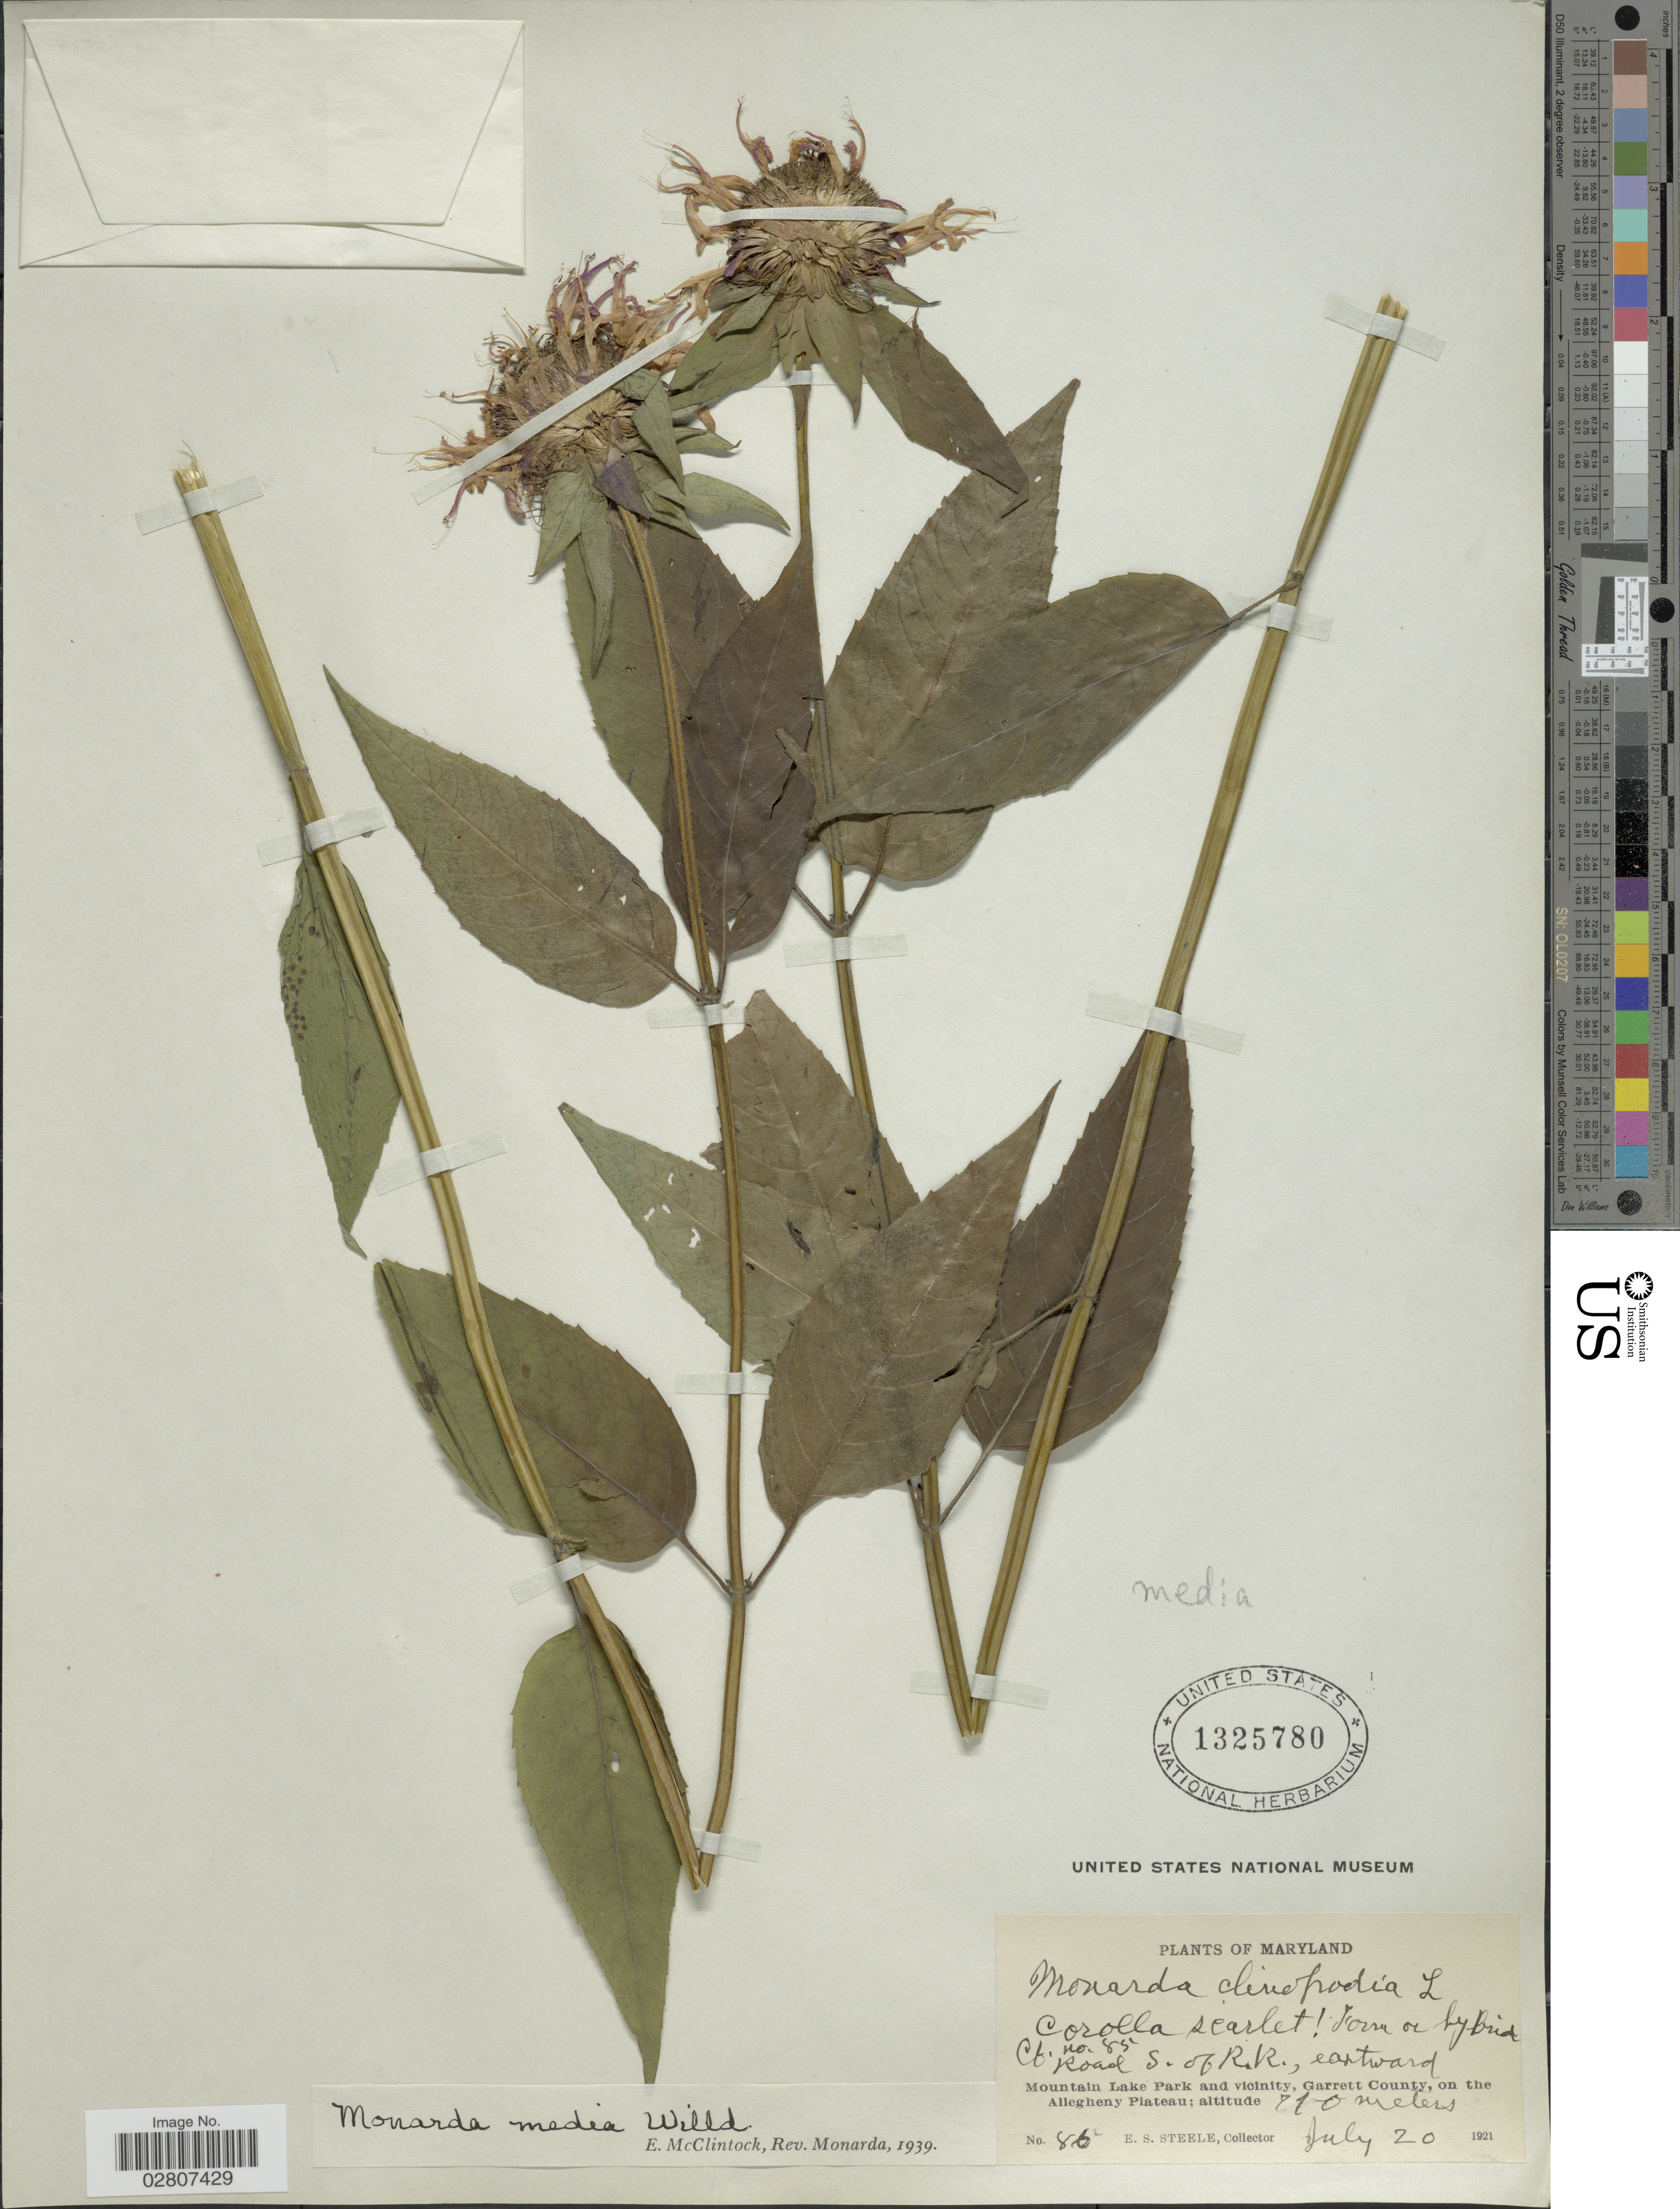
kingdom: Plantae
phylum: Tracheophyta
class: Magnoliopsida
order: Lamiales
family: Lamiaceae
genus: Monarda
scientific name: Monarda media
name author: Willd.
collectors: E. Steele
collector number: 86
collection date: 1921-07-20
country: United States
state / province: Maryland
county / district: Garrett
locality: Road S. of R.R., eastward. Mountain Lake Park and vicinity, Garrett County, on the Allegheny Plateau.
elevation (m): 210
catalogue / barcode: US 1325780